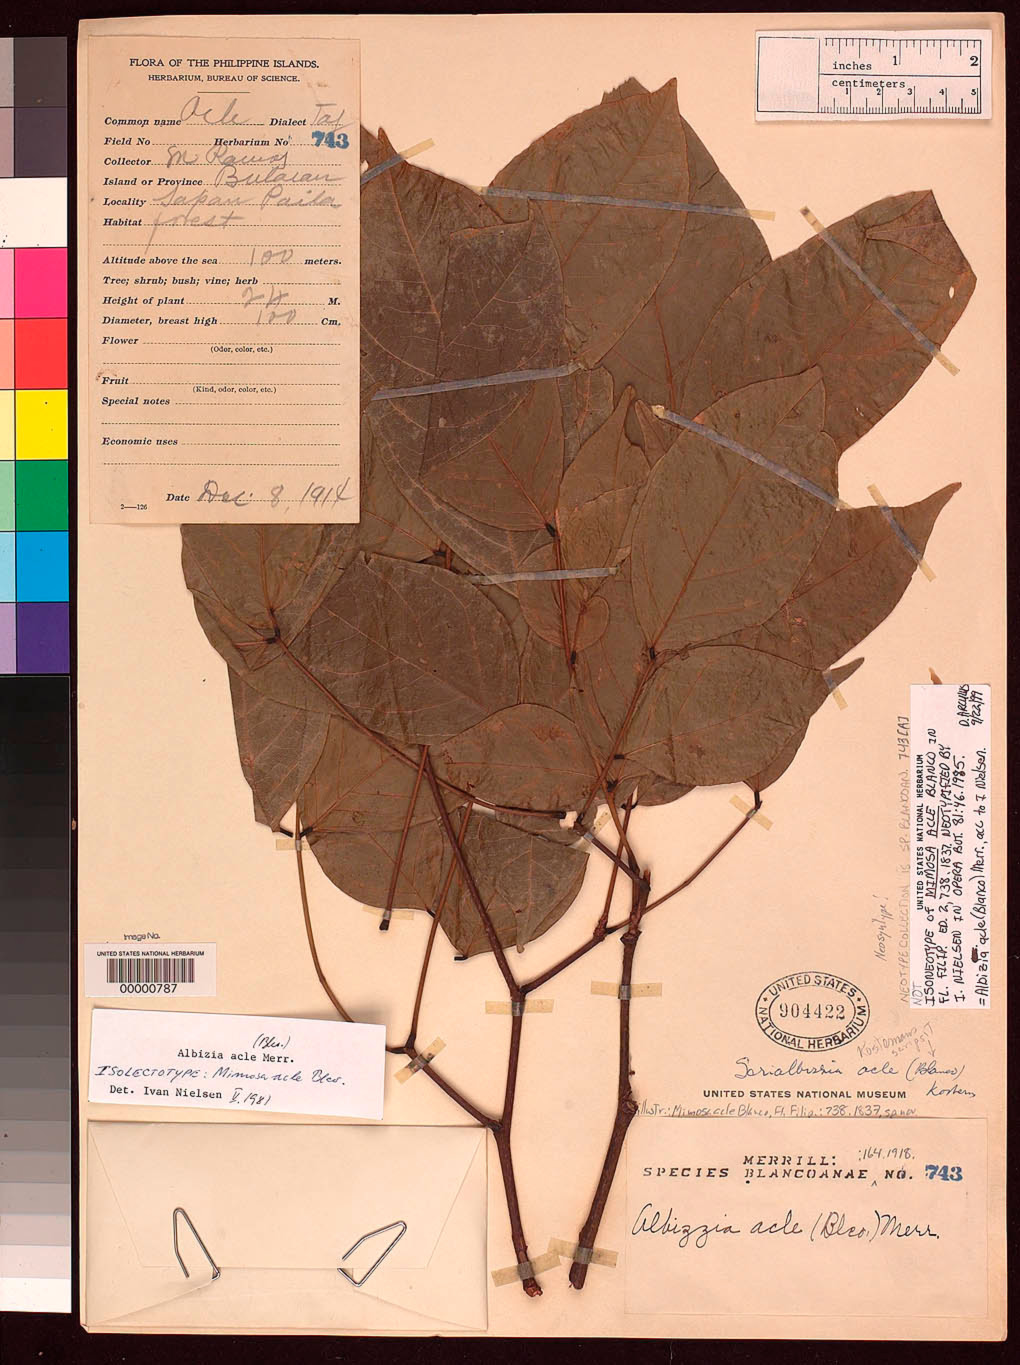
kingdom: Plantae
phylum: Tracheophyta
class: Magnoliopsida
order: Fabales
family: Fabaceae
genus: Albizia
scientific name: Albizia acle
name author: (Blanco) Merr.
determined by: Nielawn, I.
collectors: M. Ramos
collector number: Sp. Blancoan. 0743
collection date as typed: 08 Dec 1914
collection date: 1914-12-08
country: Philippines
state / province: Central Luzon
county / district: Bulacan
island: Luzon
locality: Angat, japan paila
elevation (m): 100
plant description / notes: Annotated by I. Nielsen (1981) as "isolectotype" but this specimen has no type status. The neotype collection (as designated by Nielsen, 1985) is Ramos Sp. Blancoan. 743[A] (isoneotype at US, USNH 904734, flowering material collected March 1915). This specimen (USNH 904422, sterile & collected Dec. 1914) is not a duplicate of the neotype.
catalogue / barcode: US 904422